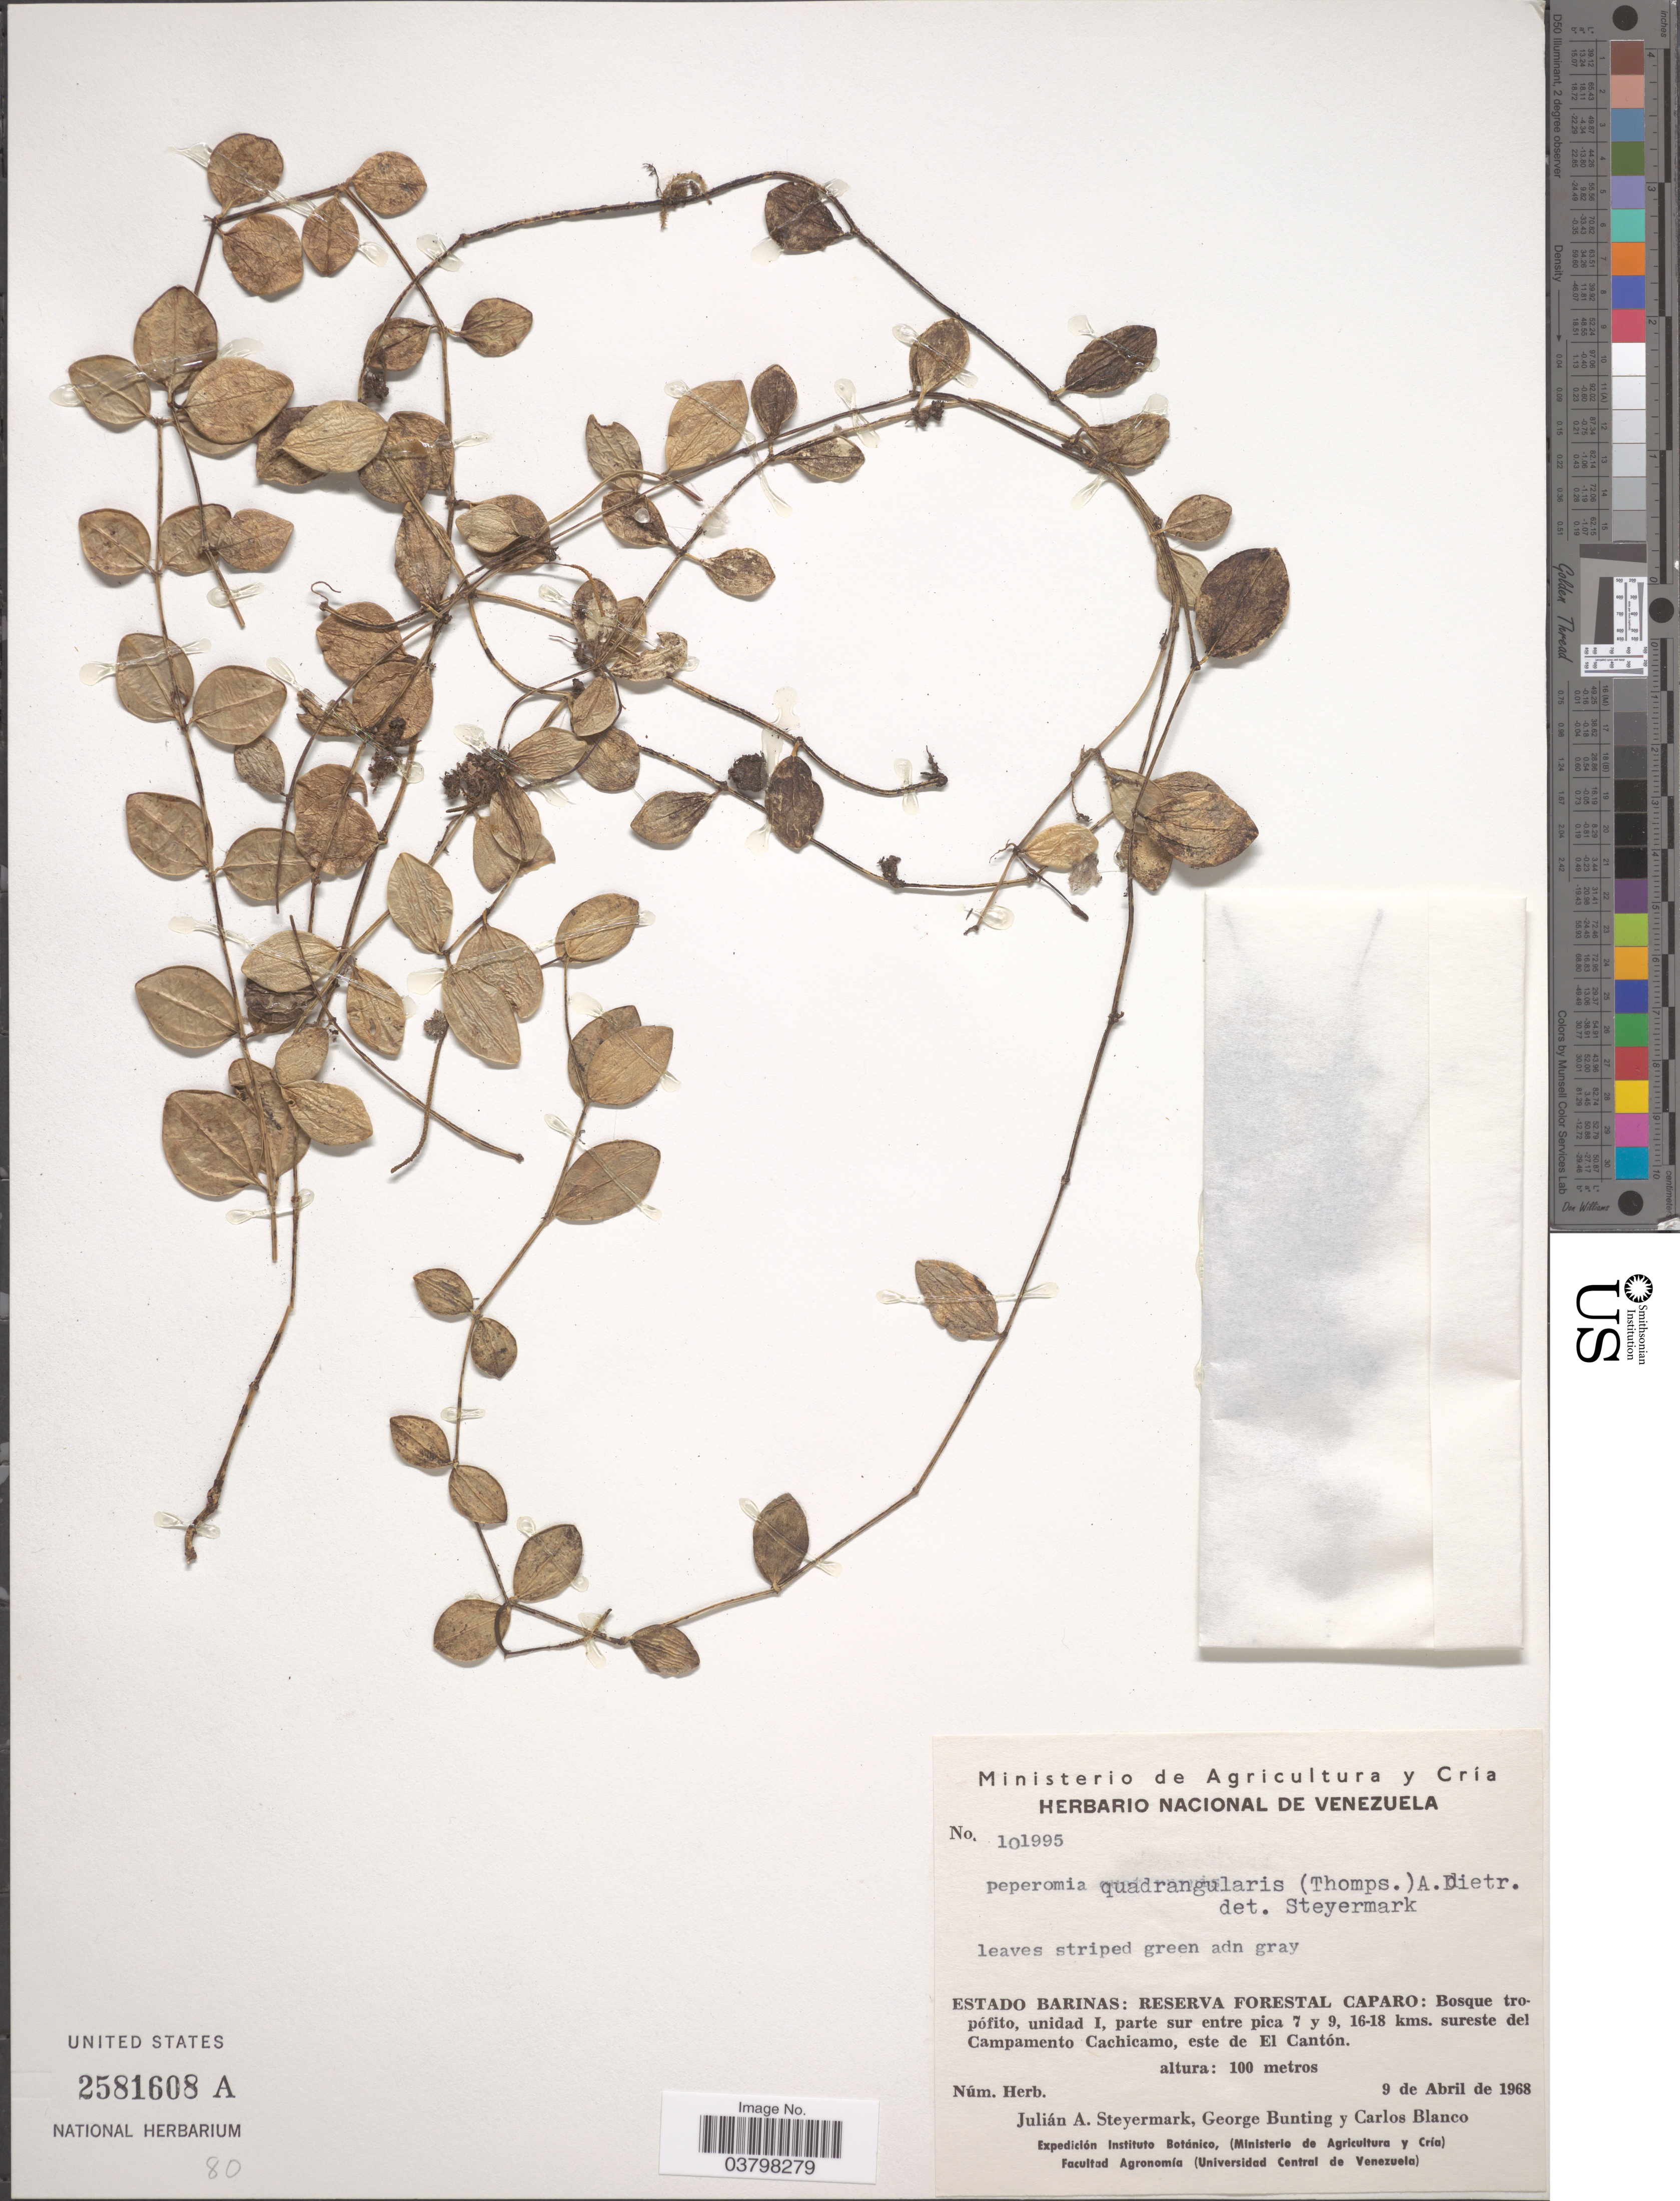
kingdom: Plantae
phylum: Tracheophyta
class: Magnoliopsida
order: Piperales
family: Piperaceae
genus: Peperomia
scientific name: Peperomia quadrangularis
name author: (J.V. Thomps.) A. Dietr.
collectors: J. Steyermark, G. S. Bunting & C. Blanco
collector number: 101995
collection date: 1968-04-09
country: Venezuela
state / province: Barinas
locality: Reserva Forestal Caparo: Bosque tropófito, unidad I, parte sur entre pica 7 y 9, 16-18 kms. sureste del Campamento Cachicamo, este de El Cantón.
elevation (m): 100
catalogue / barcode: US 2581608A